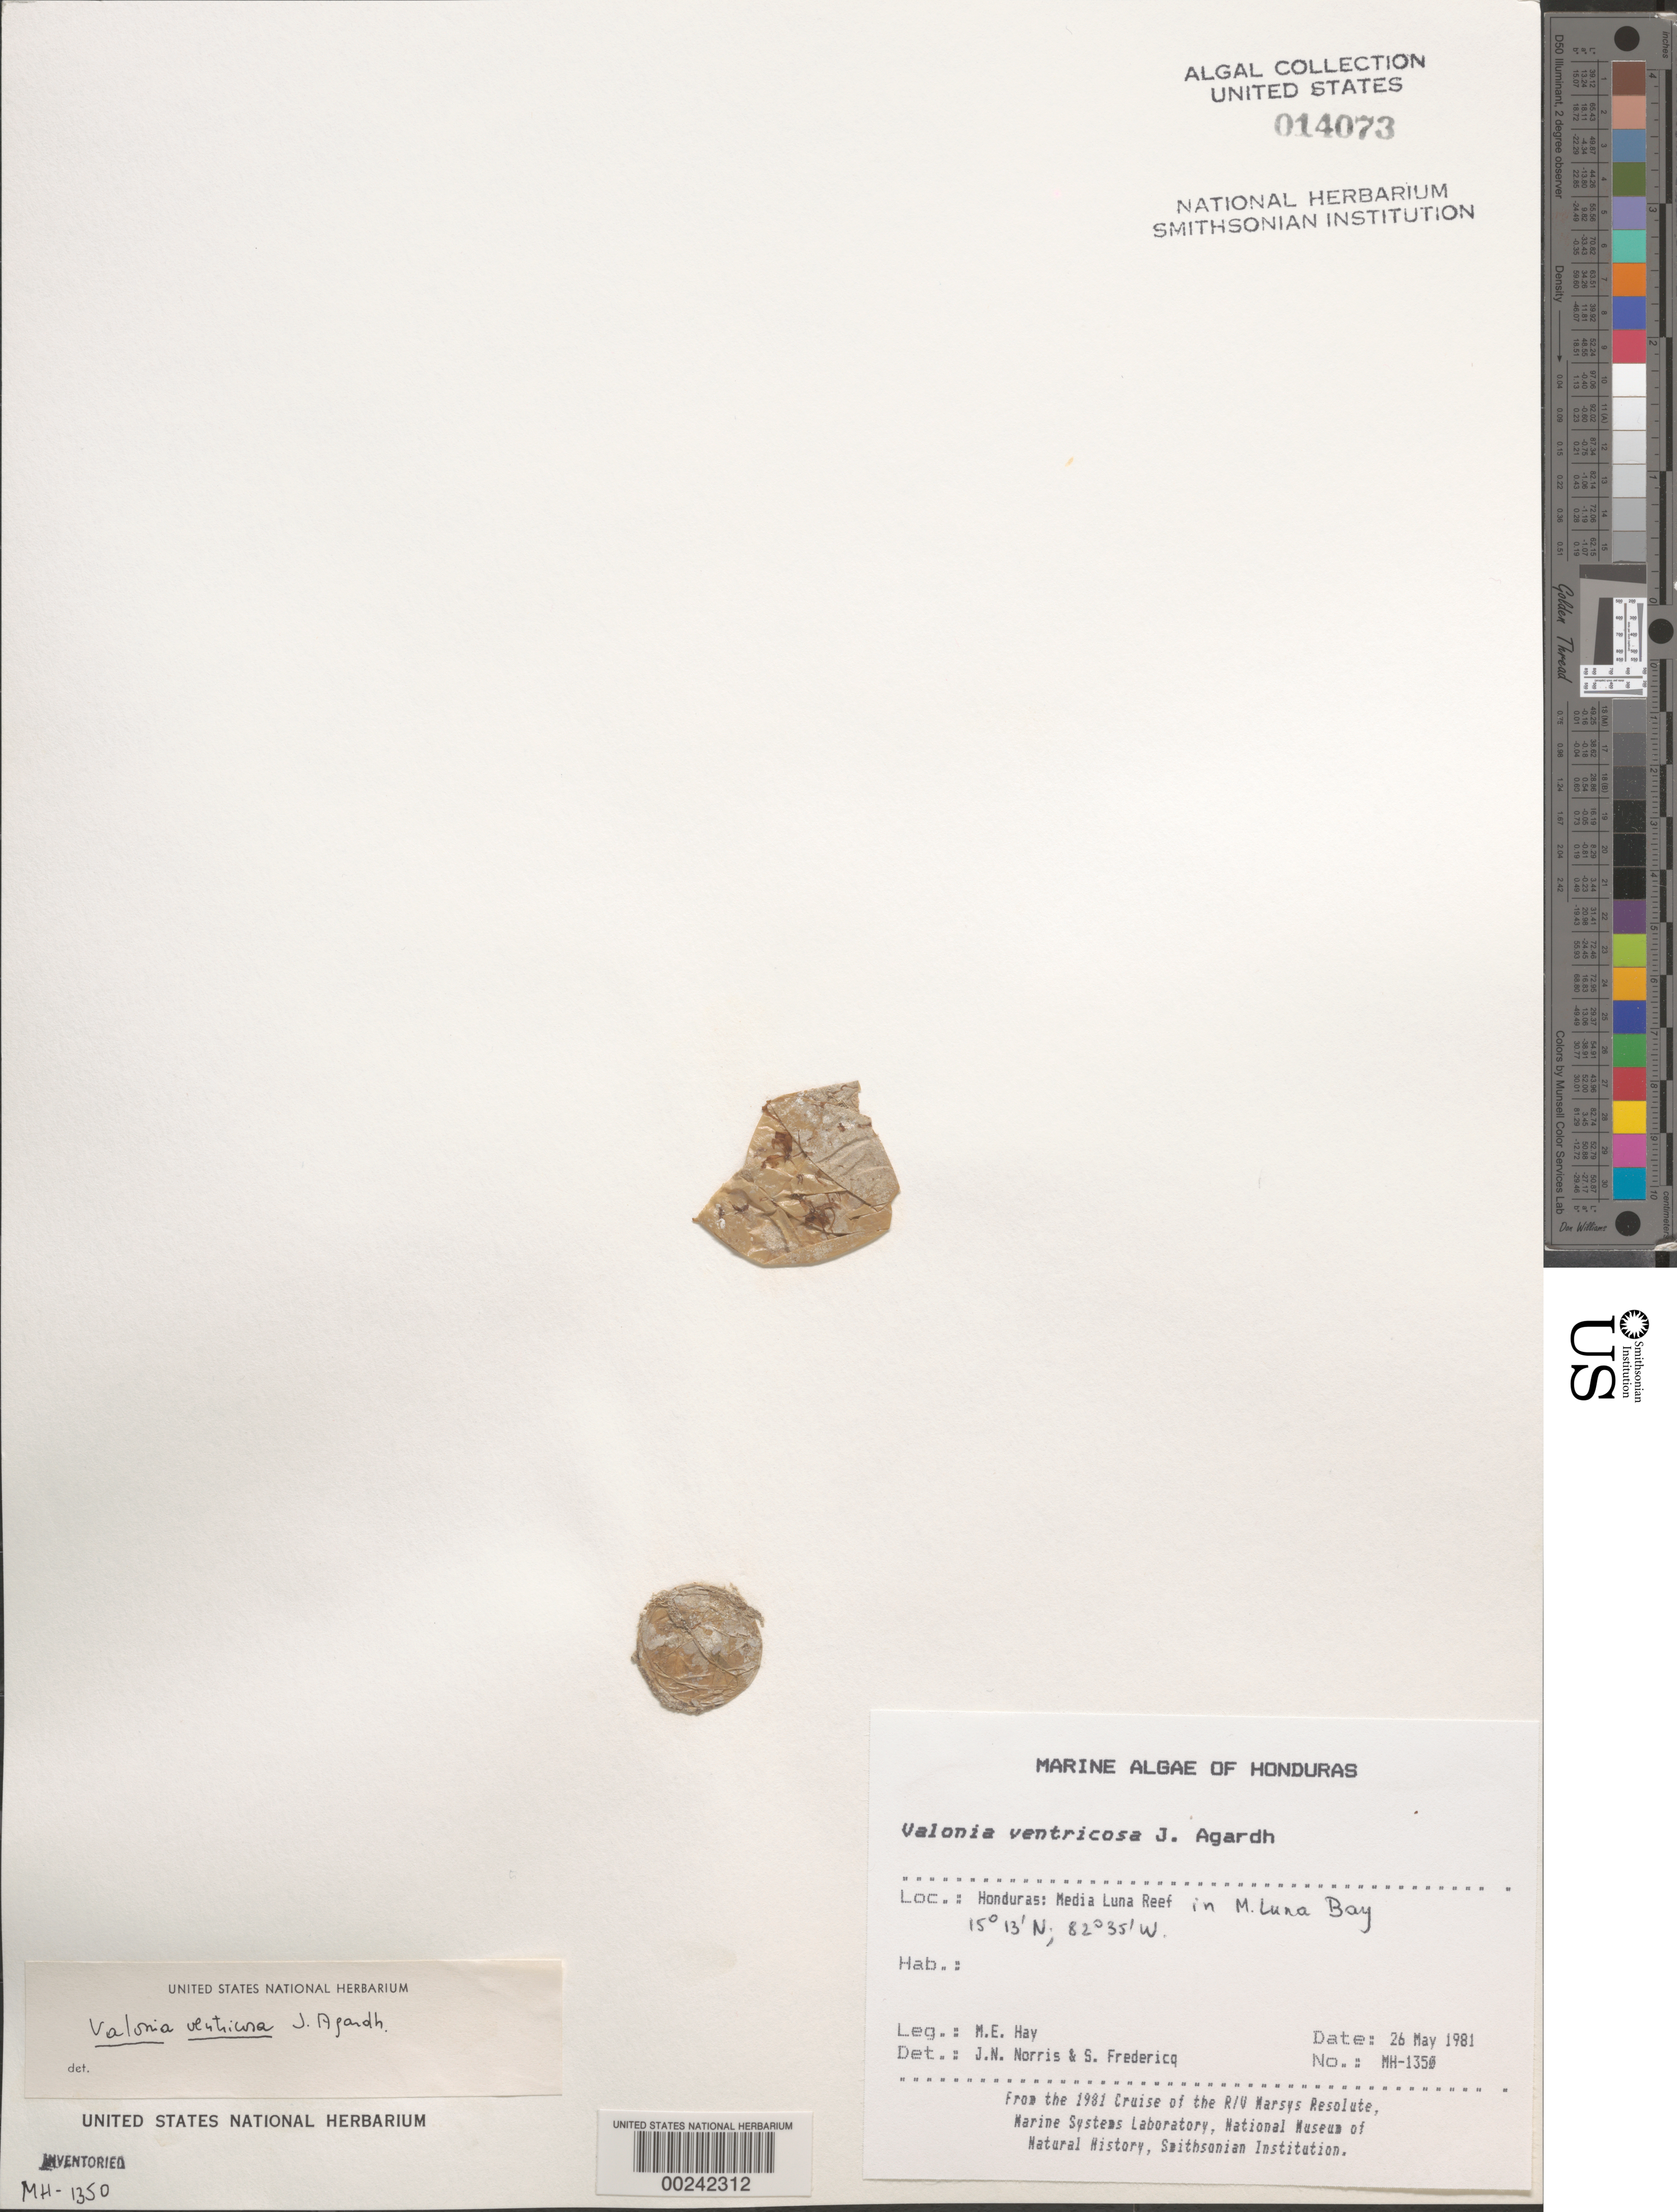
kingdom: Plantae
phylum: Chlorophyta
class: Ulvophyceae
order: Siphonocladales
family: Valoniaceae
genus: Valonia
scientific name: Valonia ventricosa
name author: J. Agardh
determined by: Norris, J. N.; Fredericq, S.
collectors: M. E. Hay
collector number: MEH-1350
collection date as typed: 26 May 1981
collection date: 1981-05-26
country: Honduras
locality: Media Luna Reef, Media Luna Bay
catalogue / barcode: US 14073